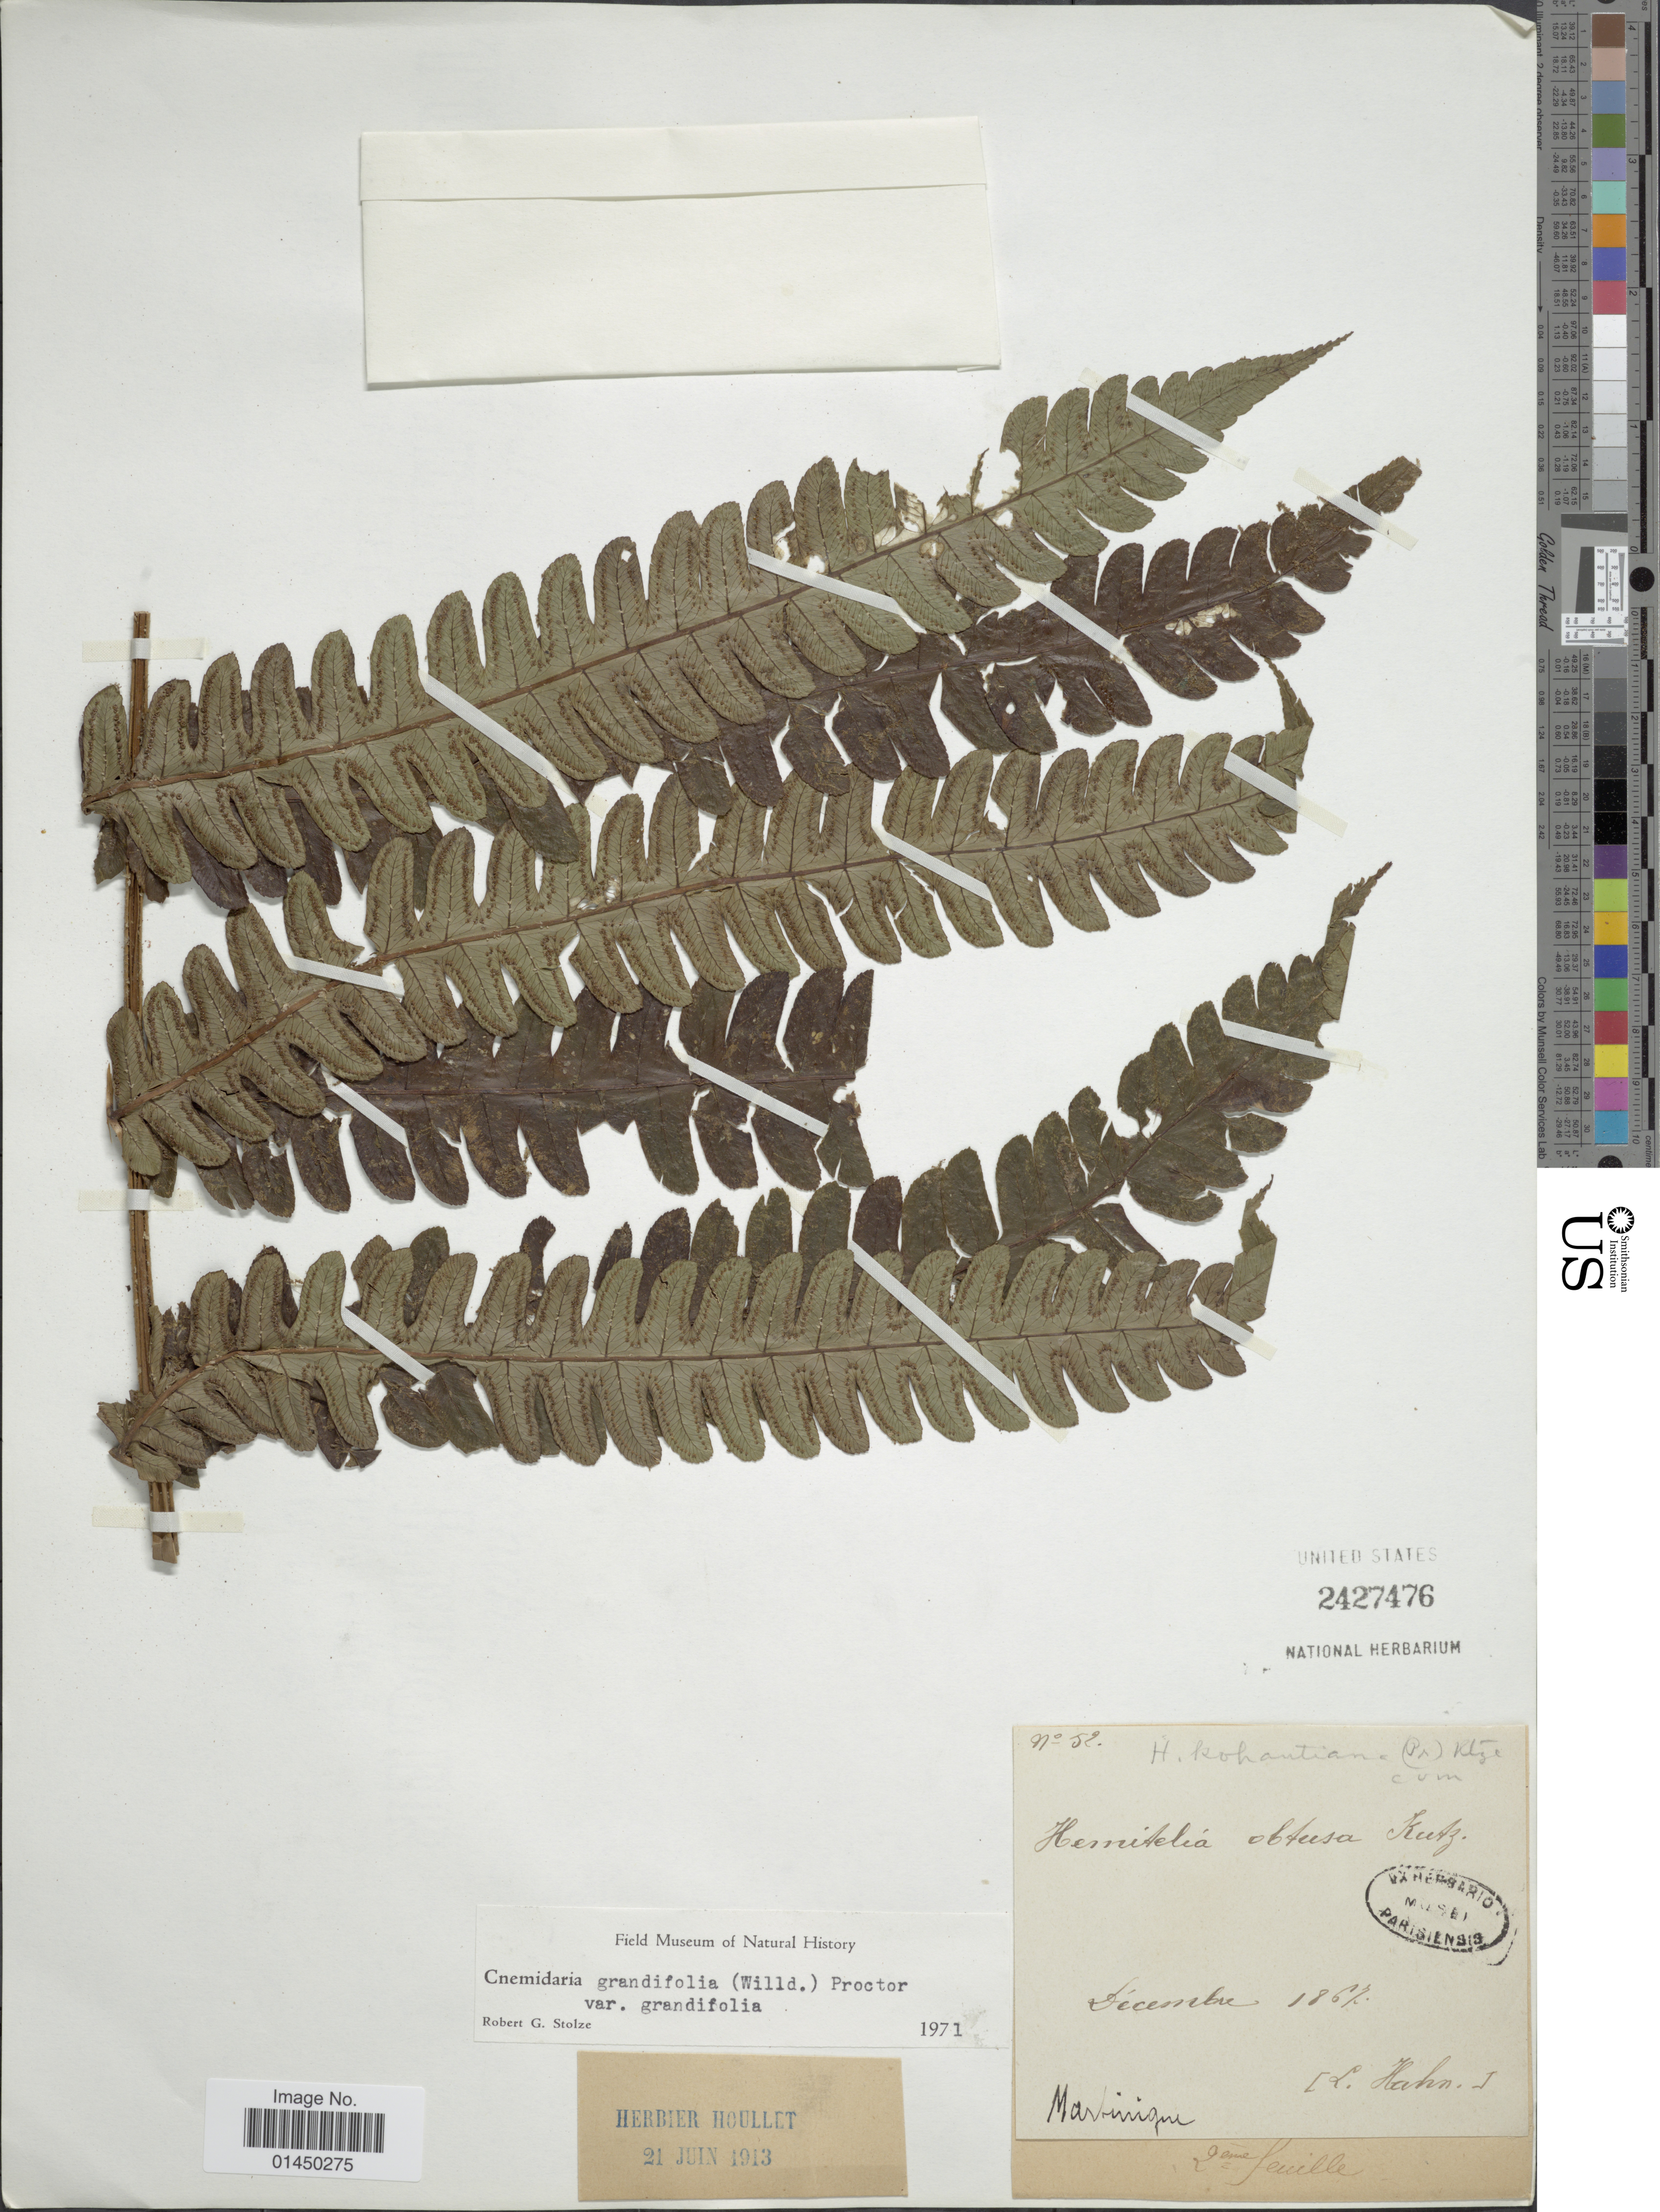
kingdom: Plantae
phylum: Tracheophyta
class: Polypodiopsida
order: Cyatheales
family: Cyatheaceae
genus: Cyathea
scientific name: Cyathea grandifolia var. grandifolia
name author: Willd.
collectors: L. Hahn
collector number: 52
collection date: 1867-12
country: Martinique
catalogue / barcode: US 2427476